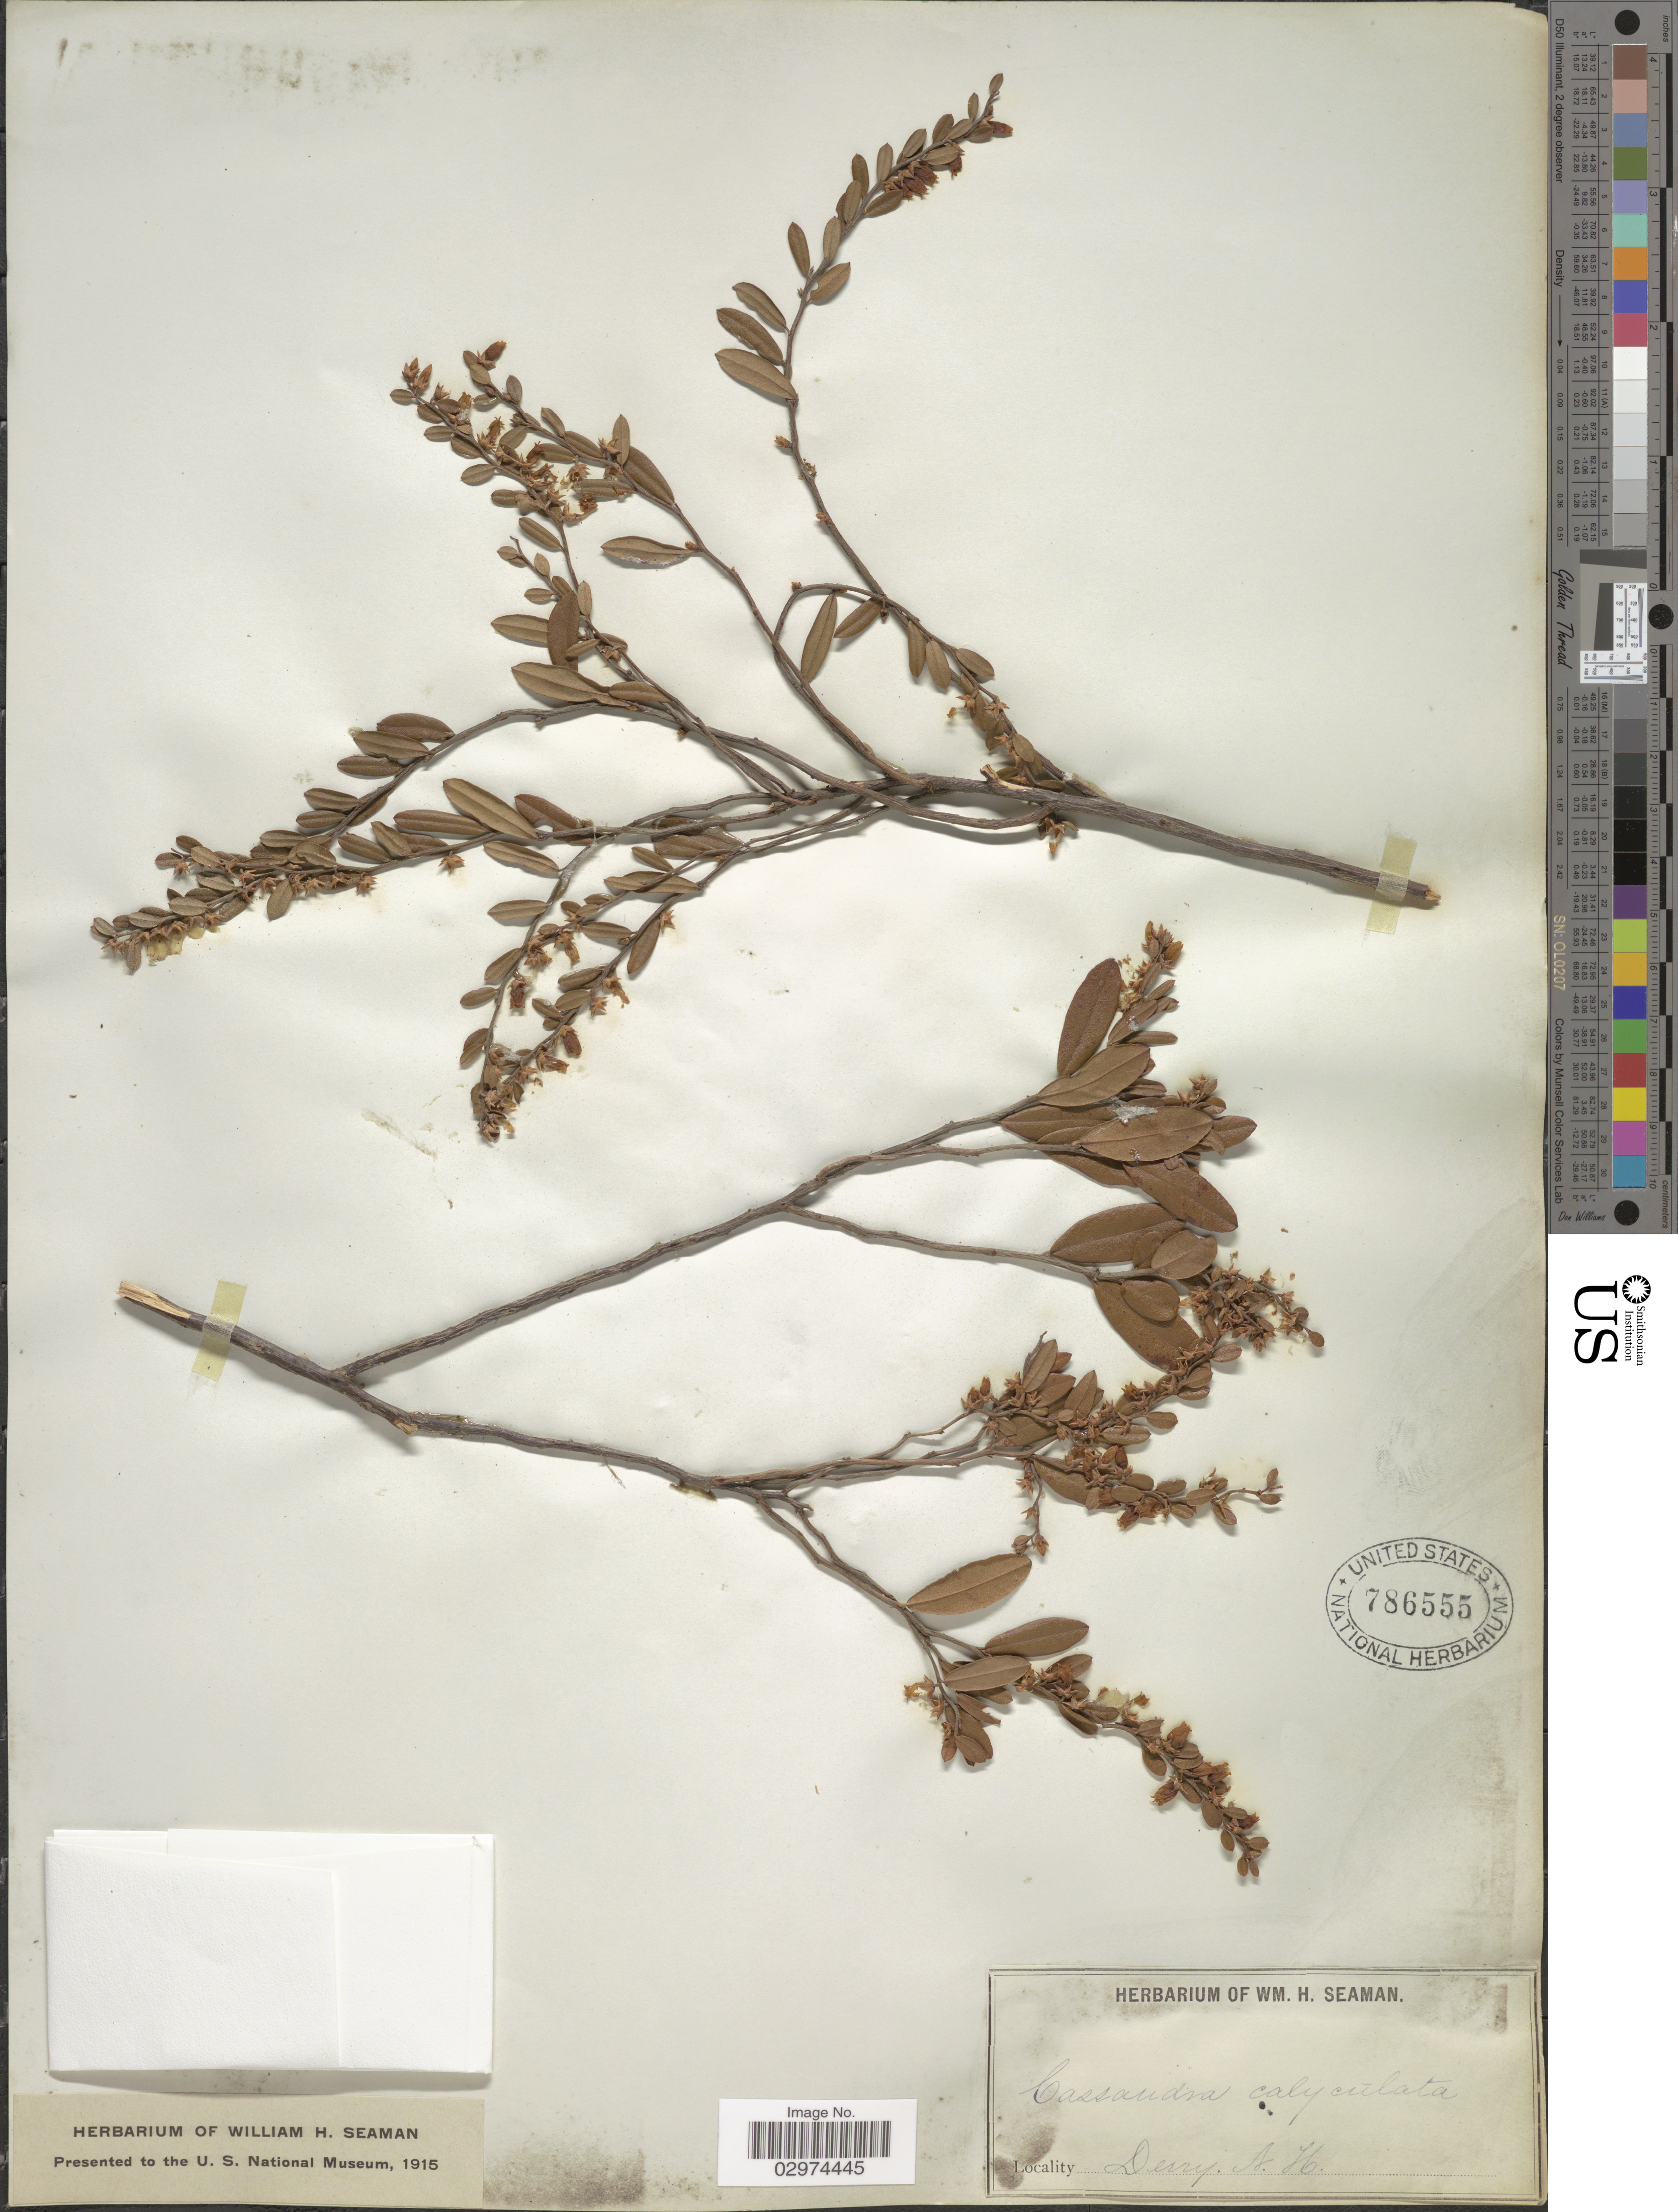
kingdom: Plantae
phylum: Tracheophyta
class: Magnoliopsida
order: Ericales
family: Ericaceae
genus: Chamaedaphne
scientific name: Chamaedaphne calyculata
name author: (L.) Moench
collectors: Ex herb. W. H. Seaman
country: United States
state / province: New Hampshire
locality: Derry.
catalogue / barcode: US 786555